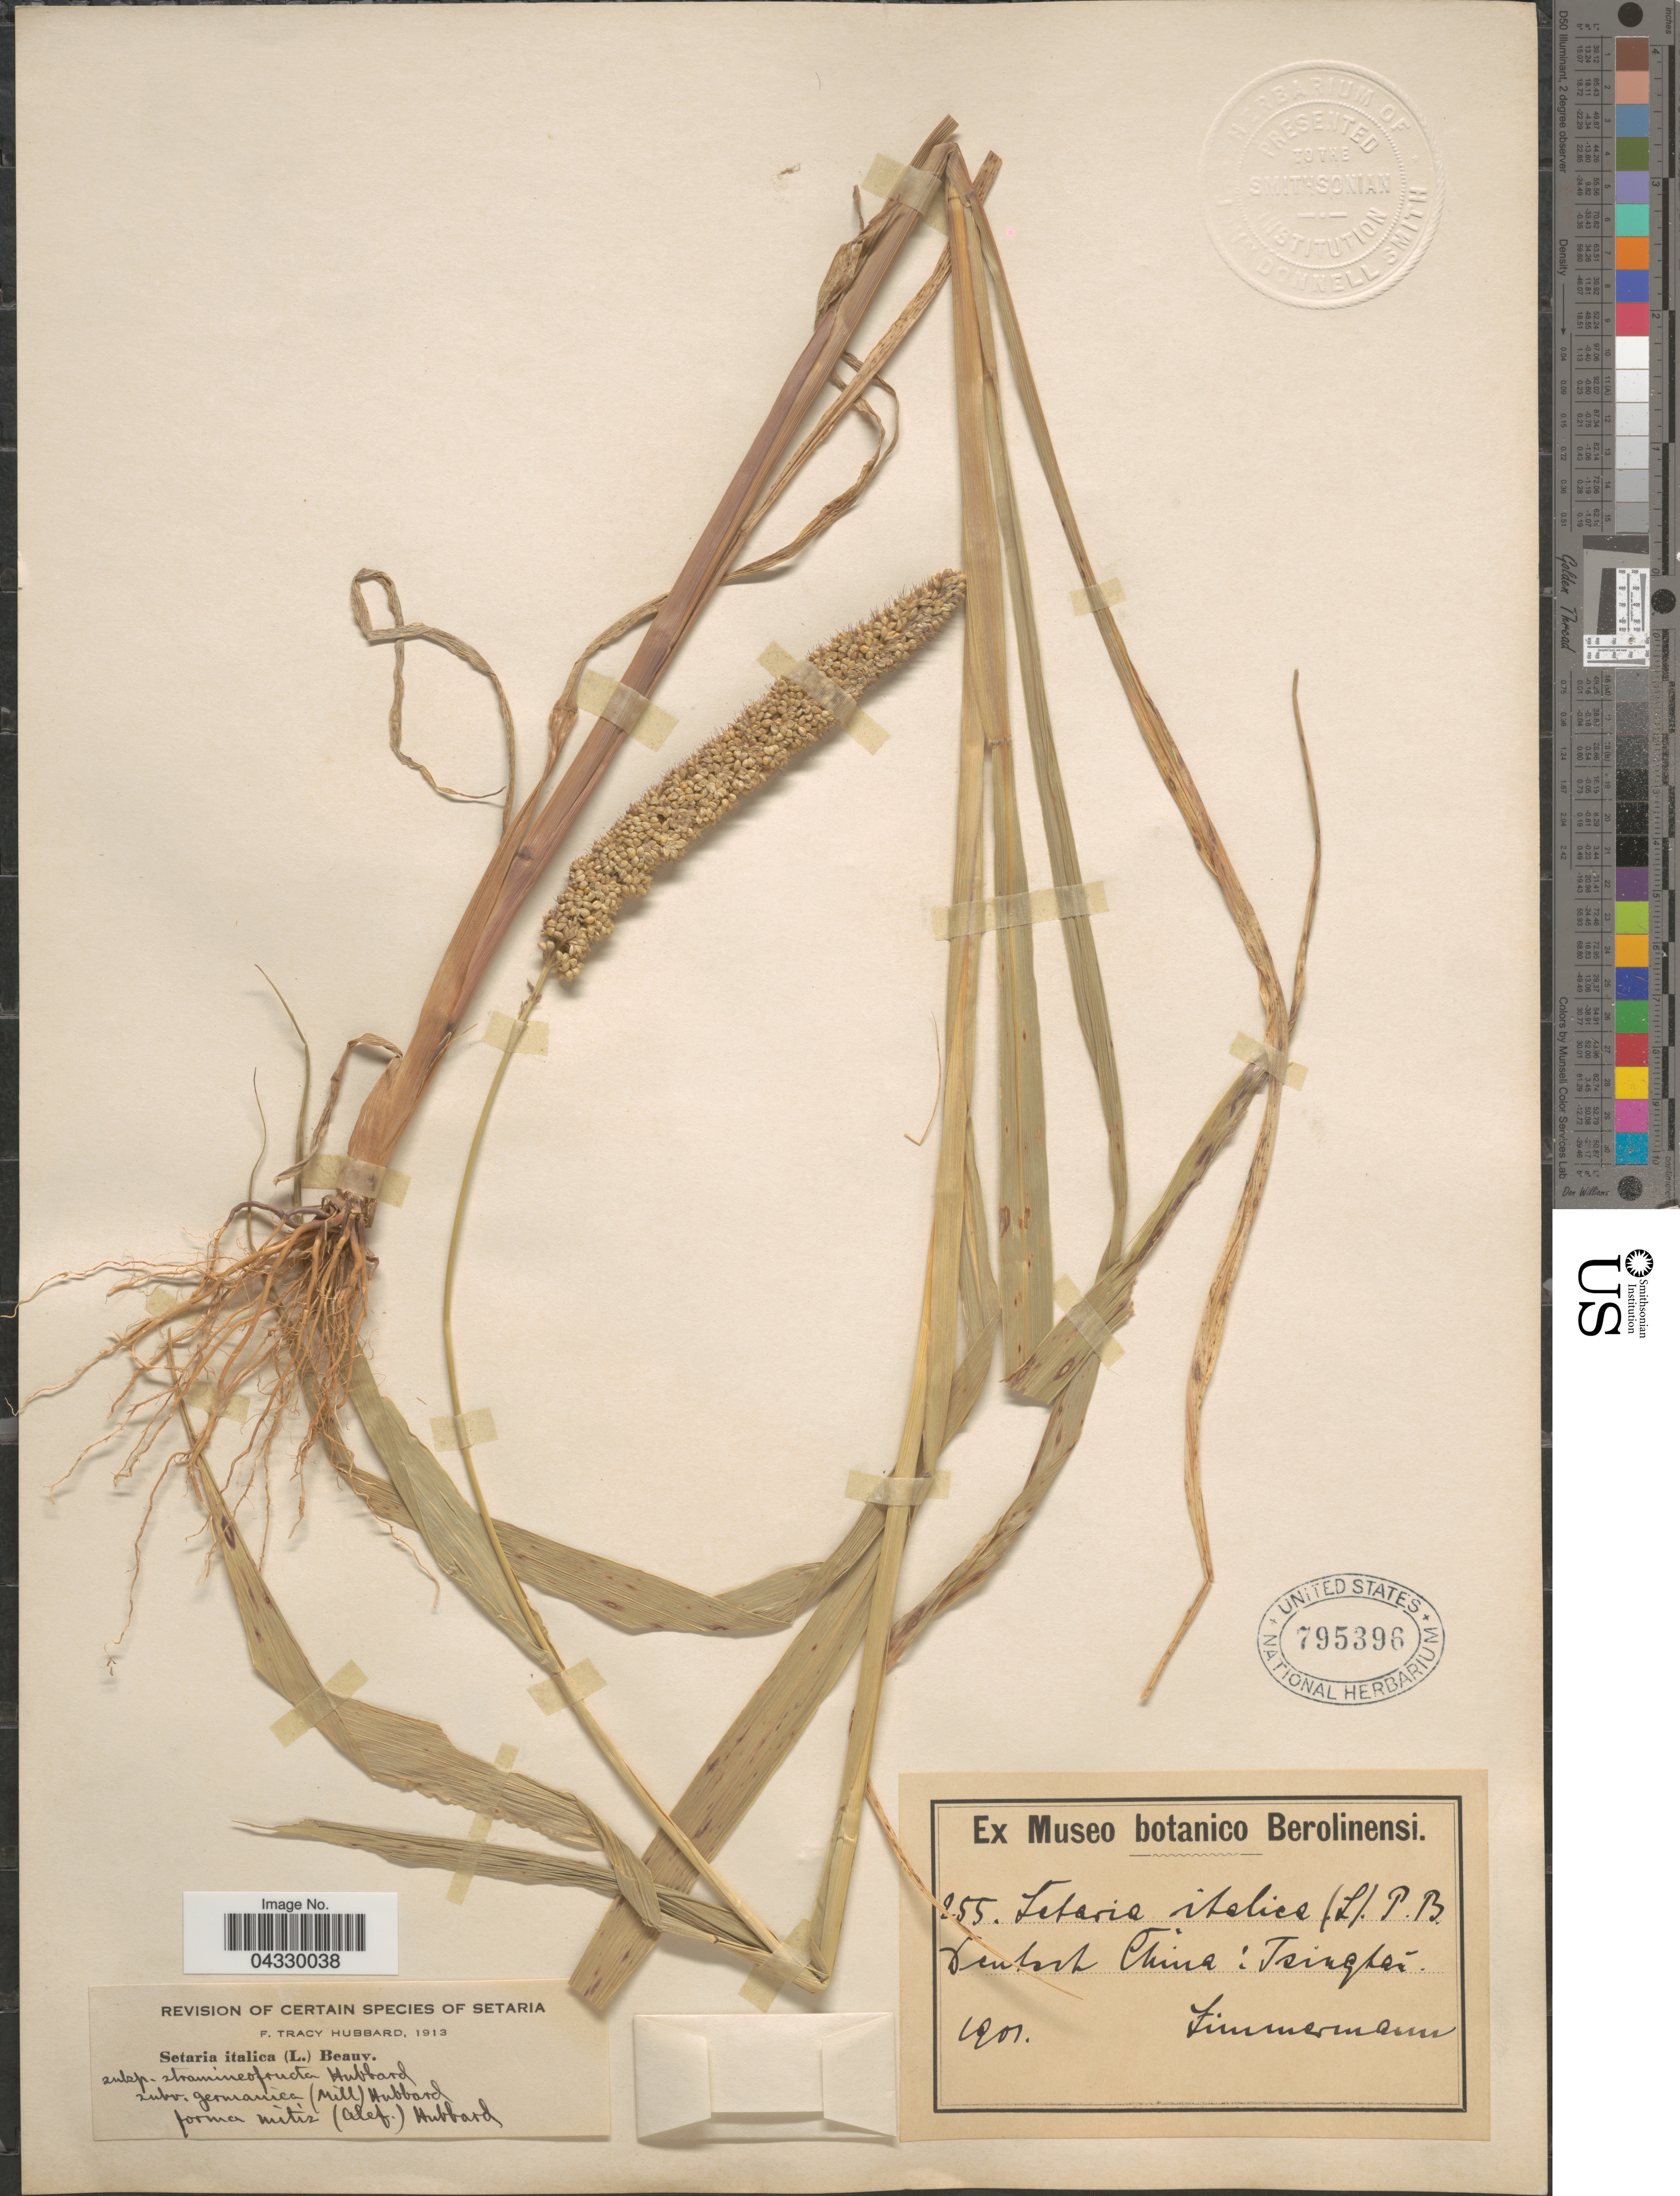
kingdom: Plantae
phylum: Tracheophyta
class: Liliopsida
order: Poales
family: Poaceae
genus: Setaria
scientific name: Setaria italica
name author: (L.) P. Beauv.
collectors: -. Zimmermann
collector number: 255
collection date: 1901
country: China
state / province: Qinghai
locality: Central China: Tsinghai.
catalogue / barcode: US 795396